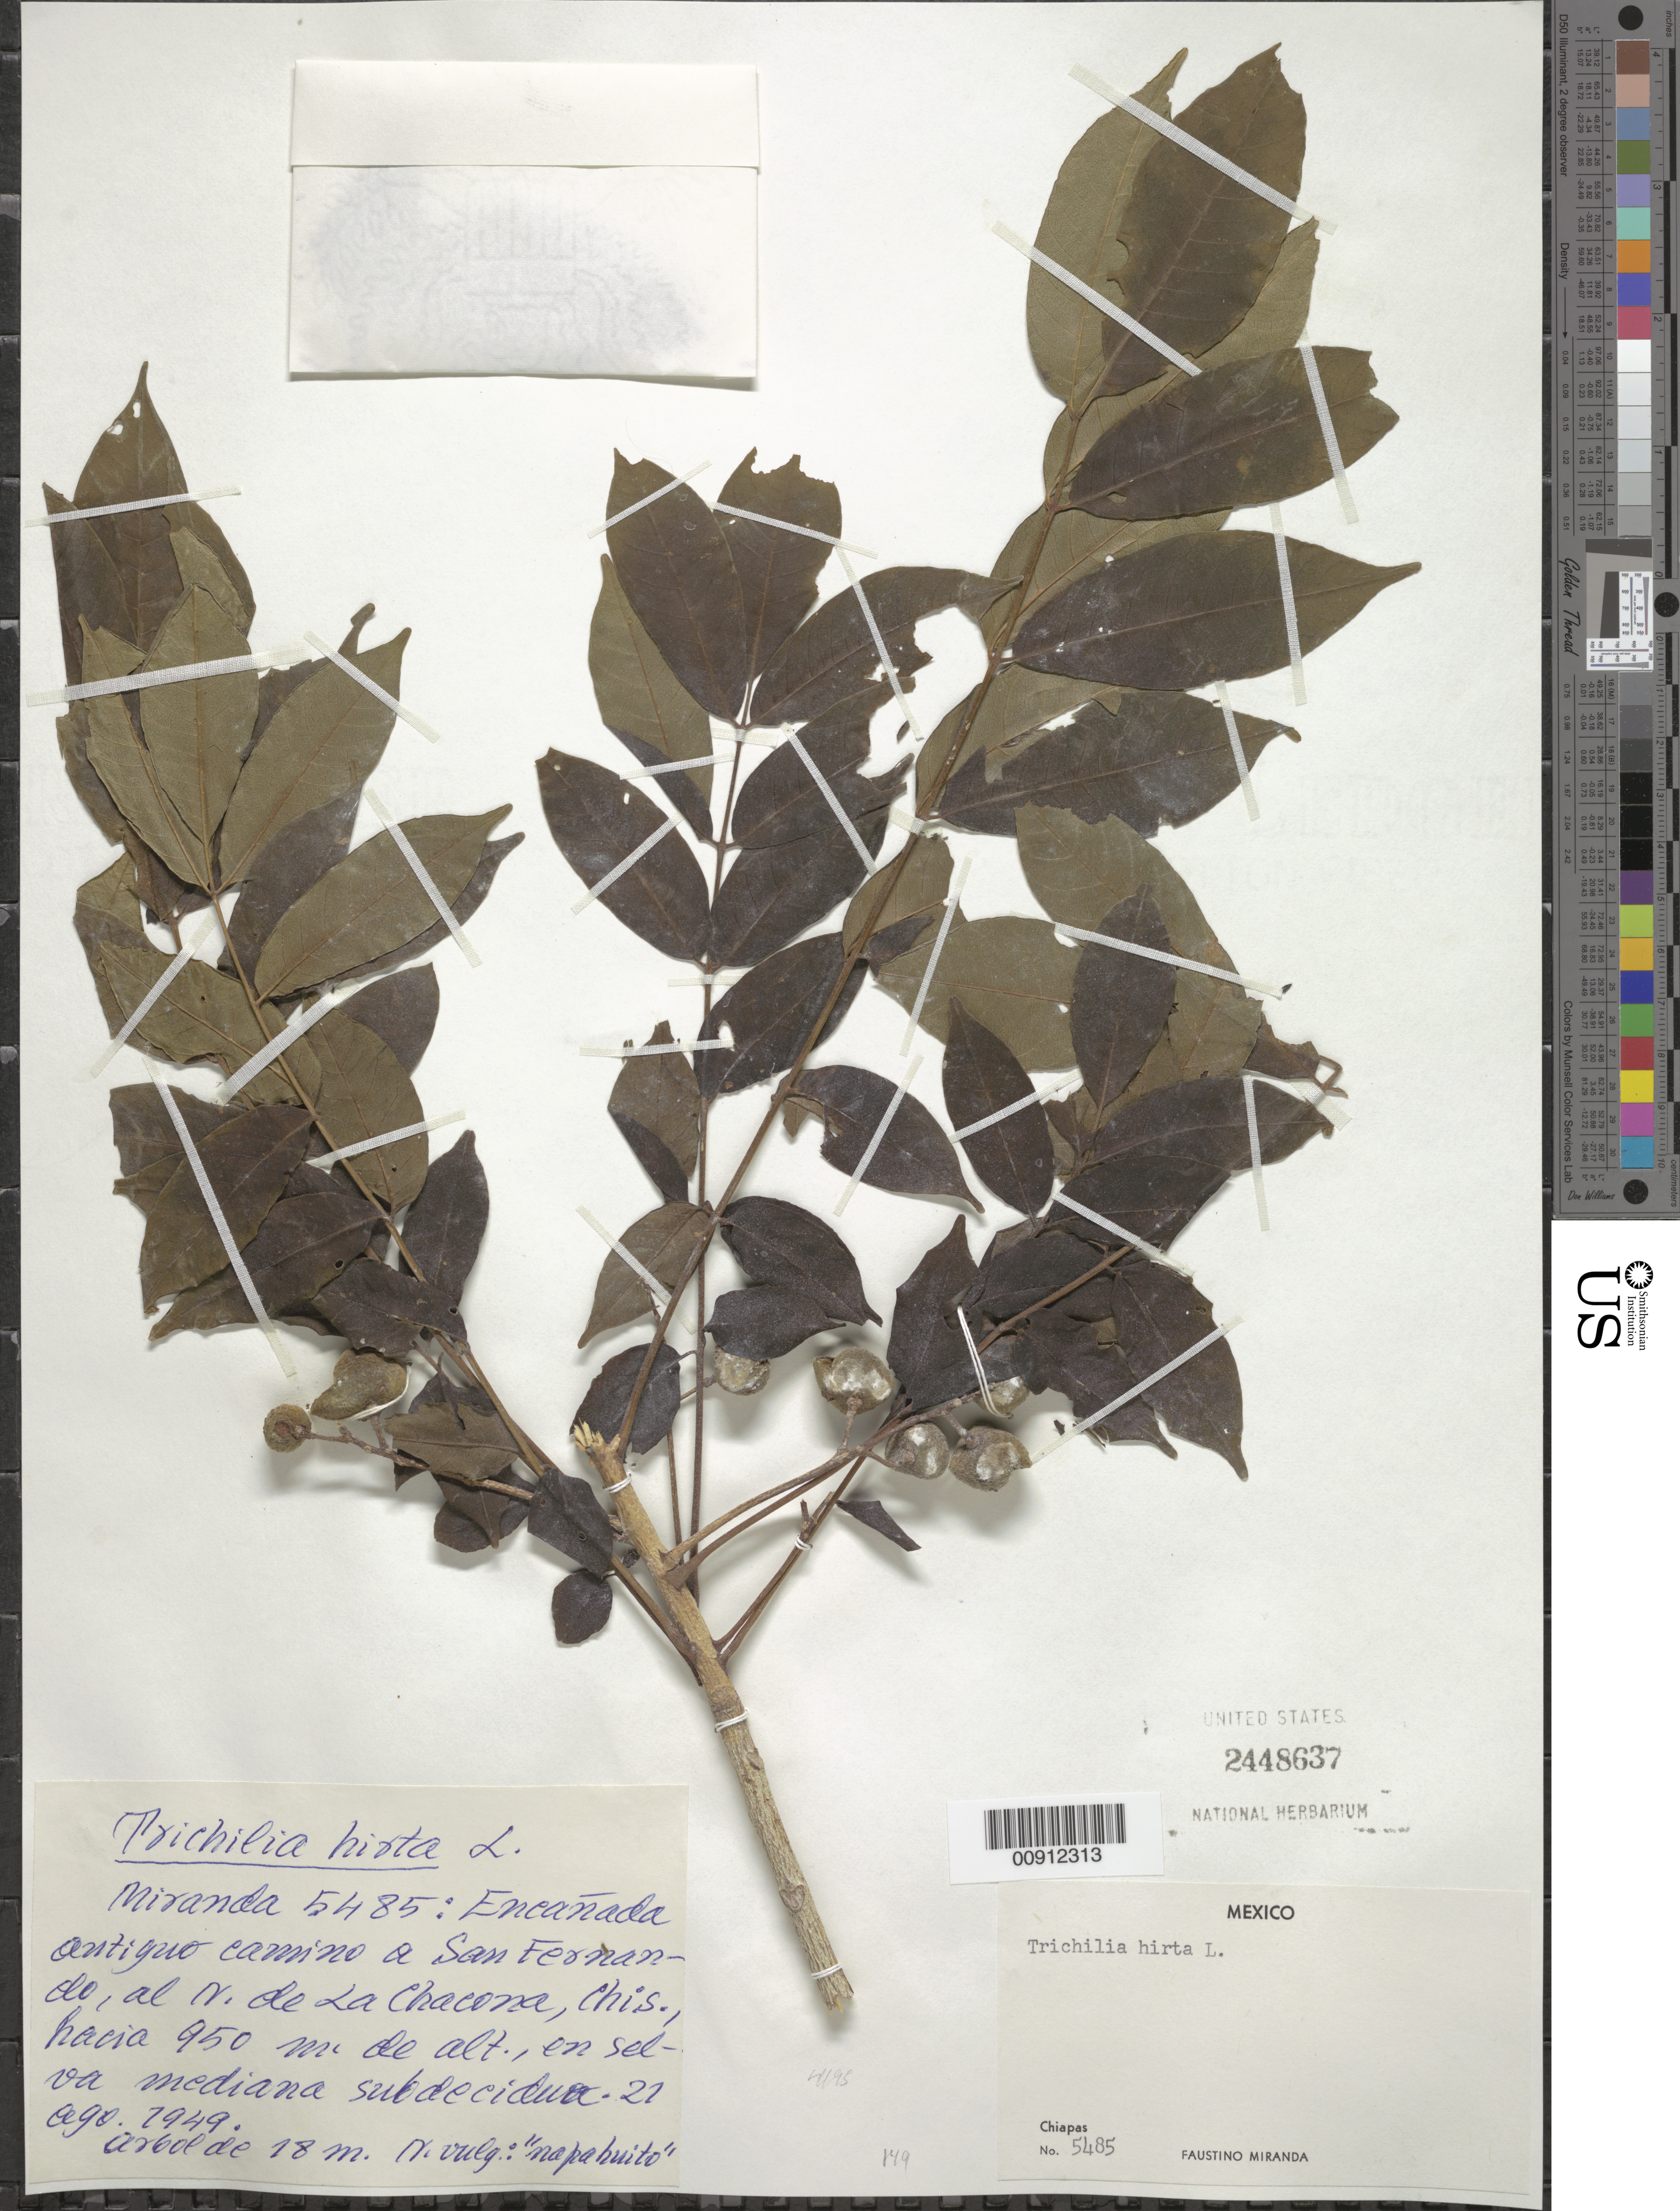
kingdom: Plantae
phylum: Tracheophyta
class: Magnoliopsida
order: Sapindales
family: Meliaceae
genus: Trichilia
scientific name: Trichilia hirta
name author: L.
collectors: Miranda G., F.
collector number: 5485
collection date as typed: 21 Aug 1949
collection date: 1949-08-21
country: Mexico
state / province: Chiapas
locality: Encañada antiguo camino a San Fernando, al N. de la Chacona, Chiapas.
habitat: En selva mediana subdecidua.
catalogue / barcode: US 2448637